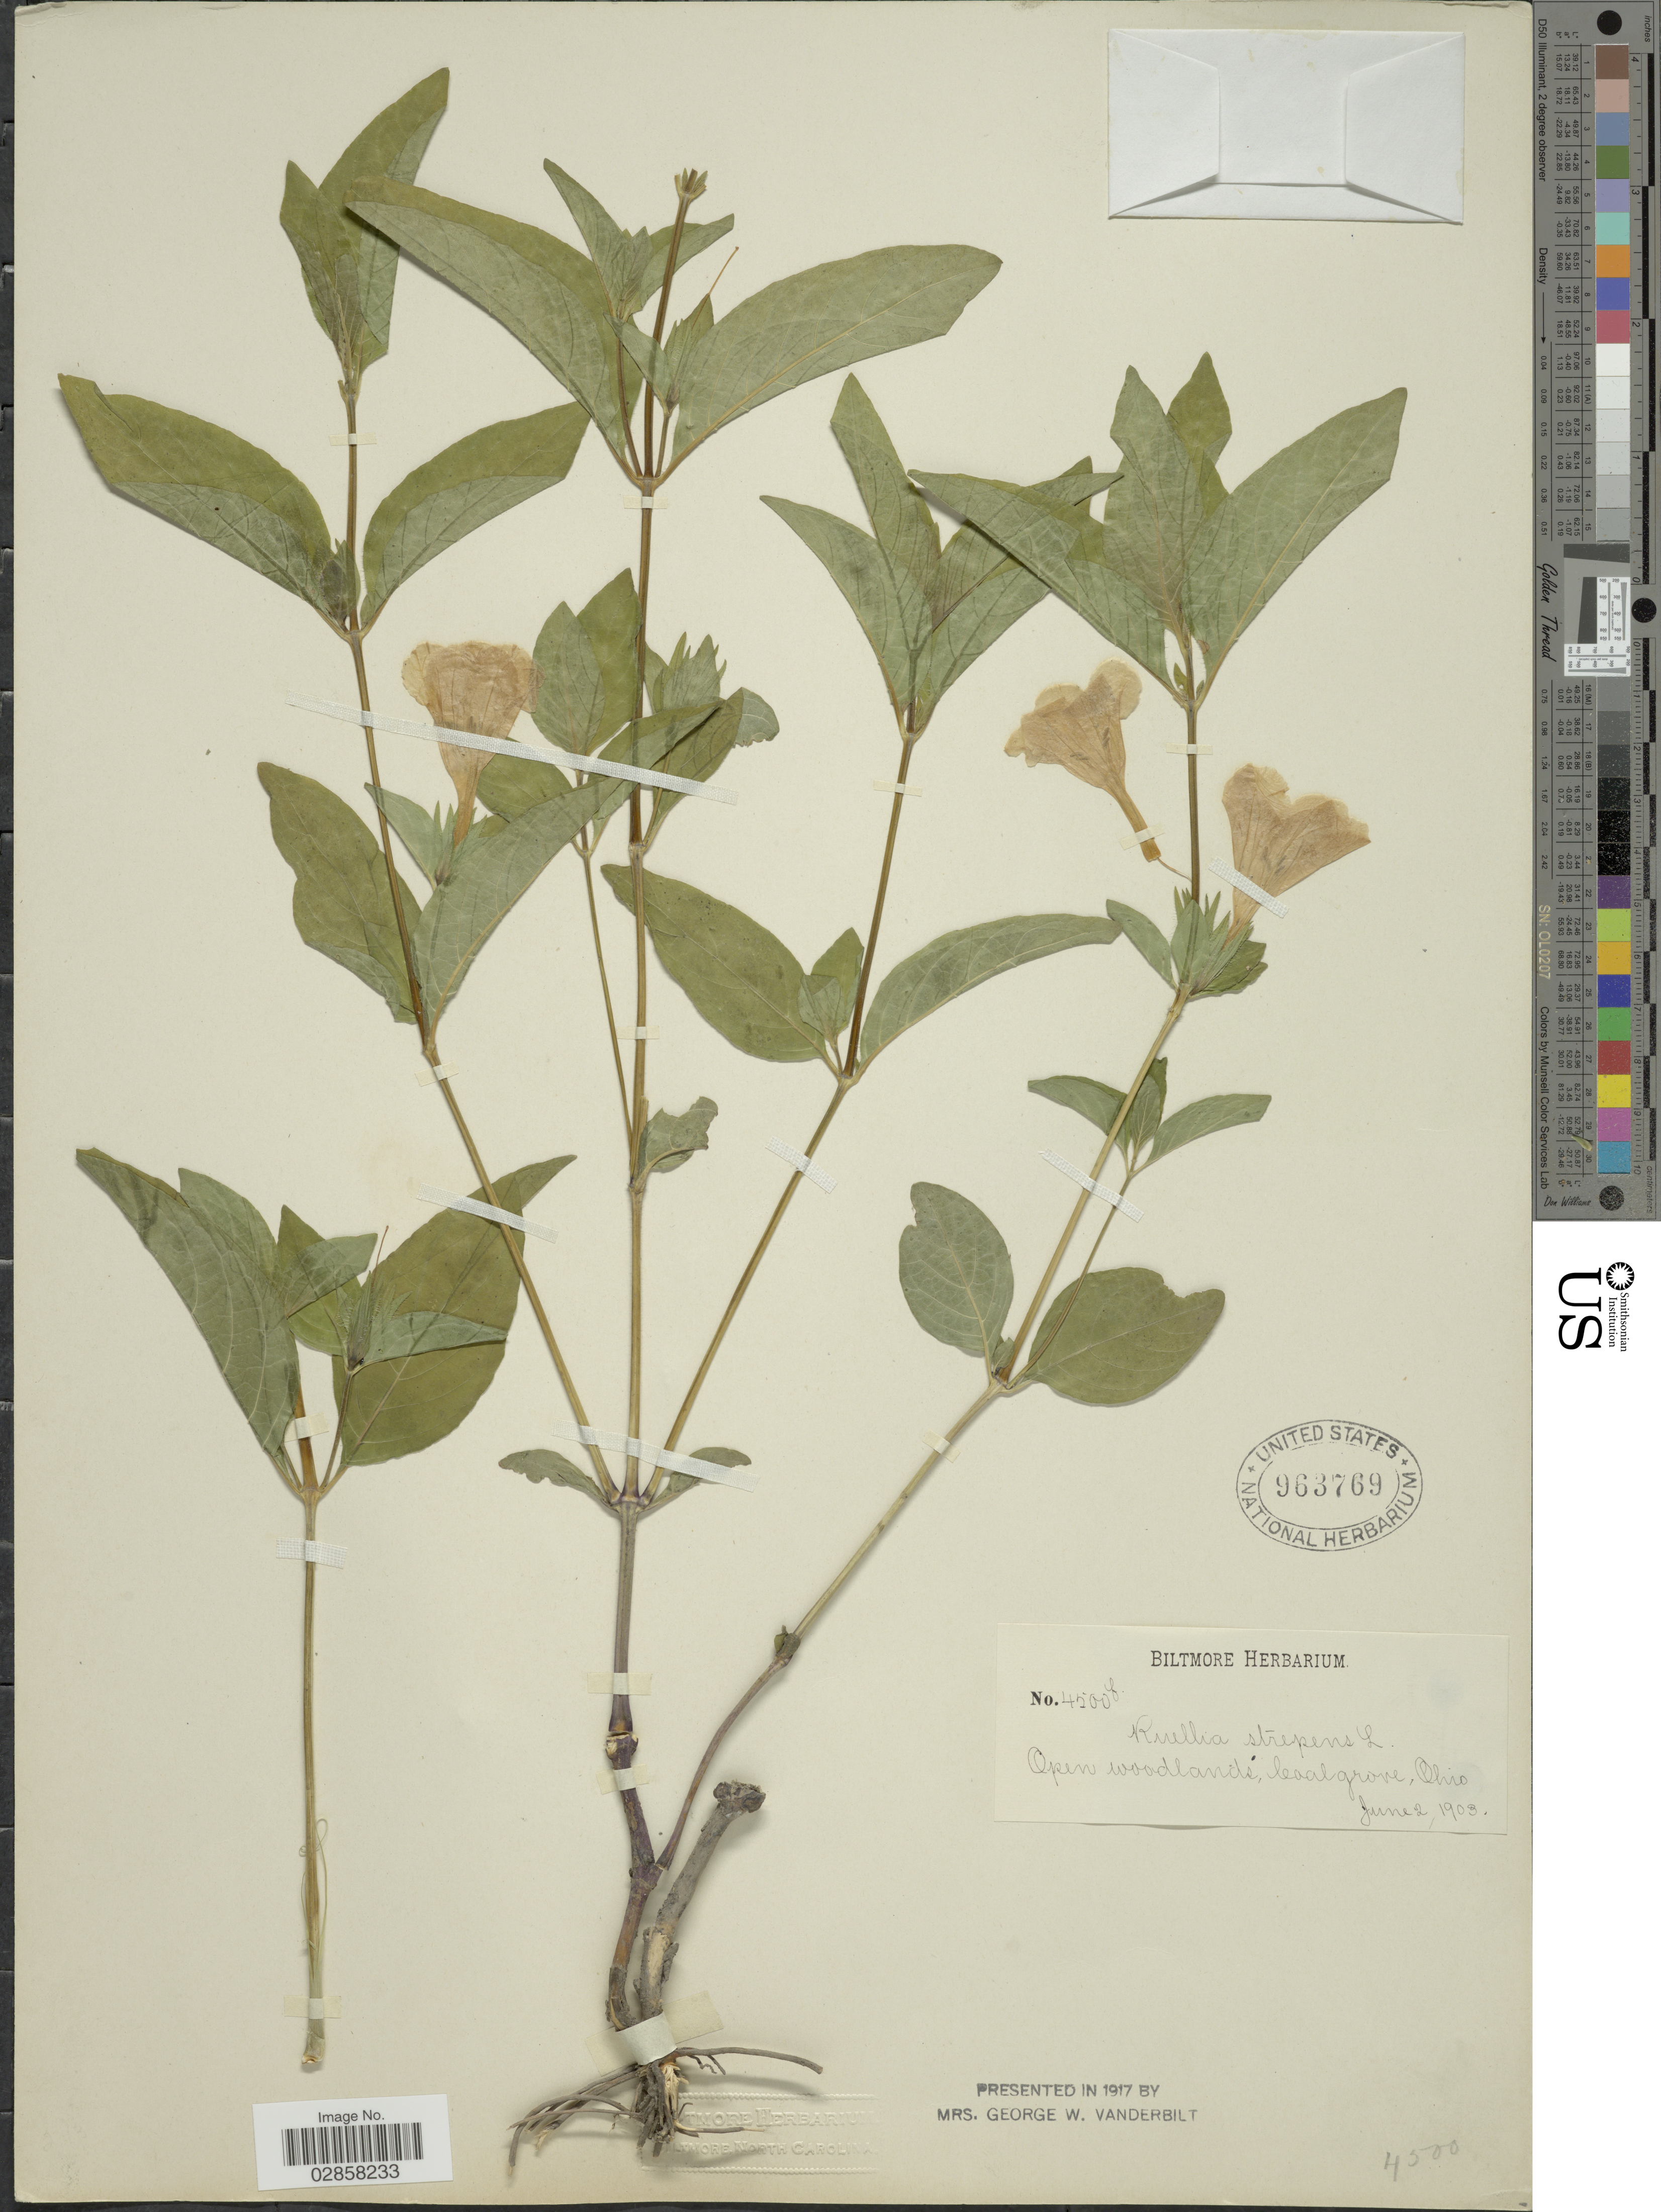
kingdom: Plantae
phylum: Tracheophyta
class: Magnoliopsida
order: Lamiales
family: Acanthaceae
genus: Ruellia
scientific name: Ruellia strepens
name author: L.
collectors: ex herb. Biltmore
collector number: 4500f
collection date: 1903-06-02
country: United States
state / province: Ohio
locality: Coalgrove.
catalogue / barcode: US 963769